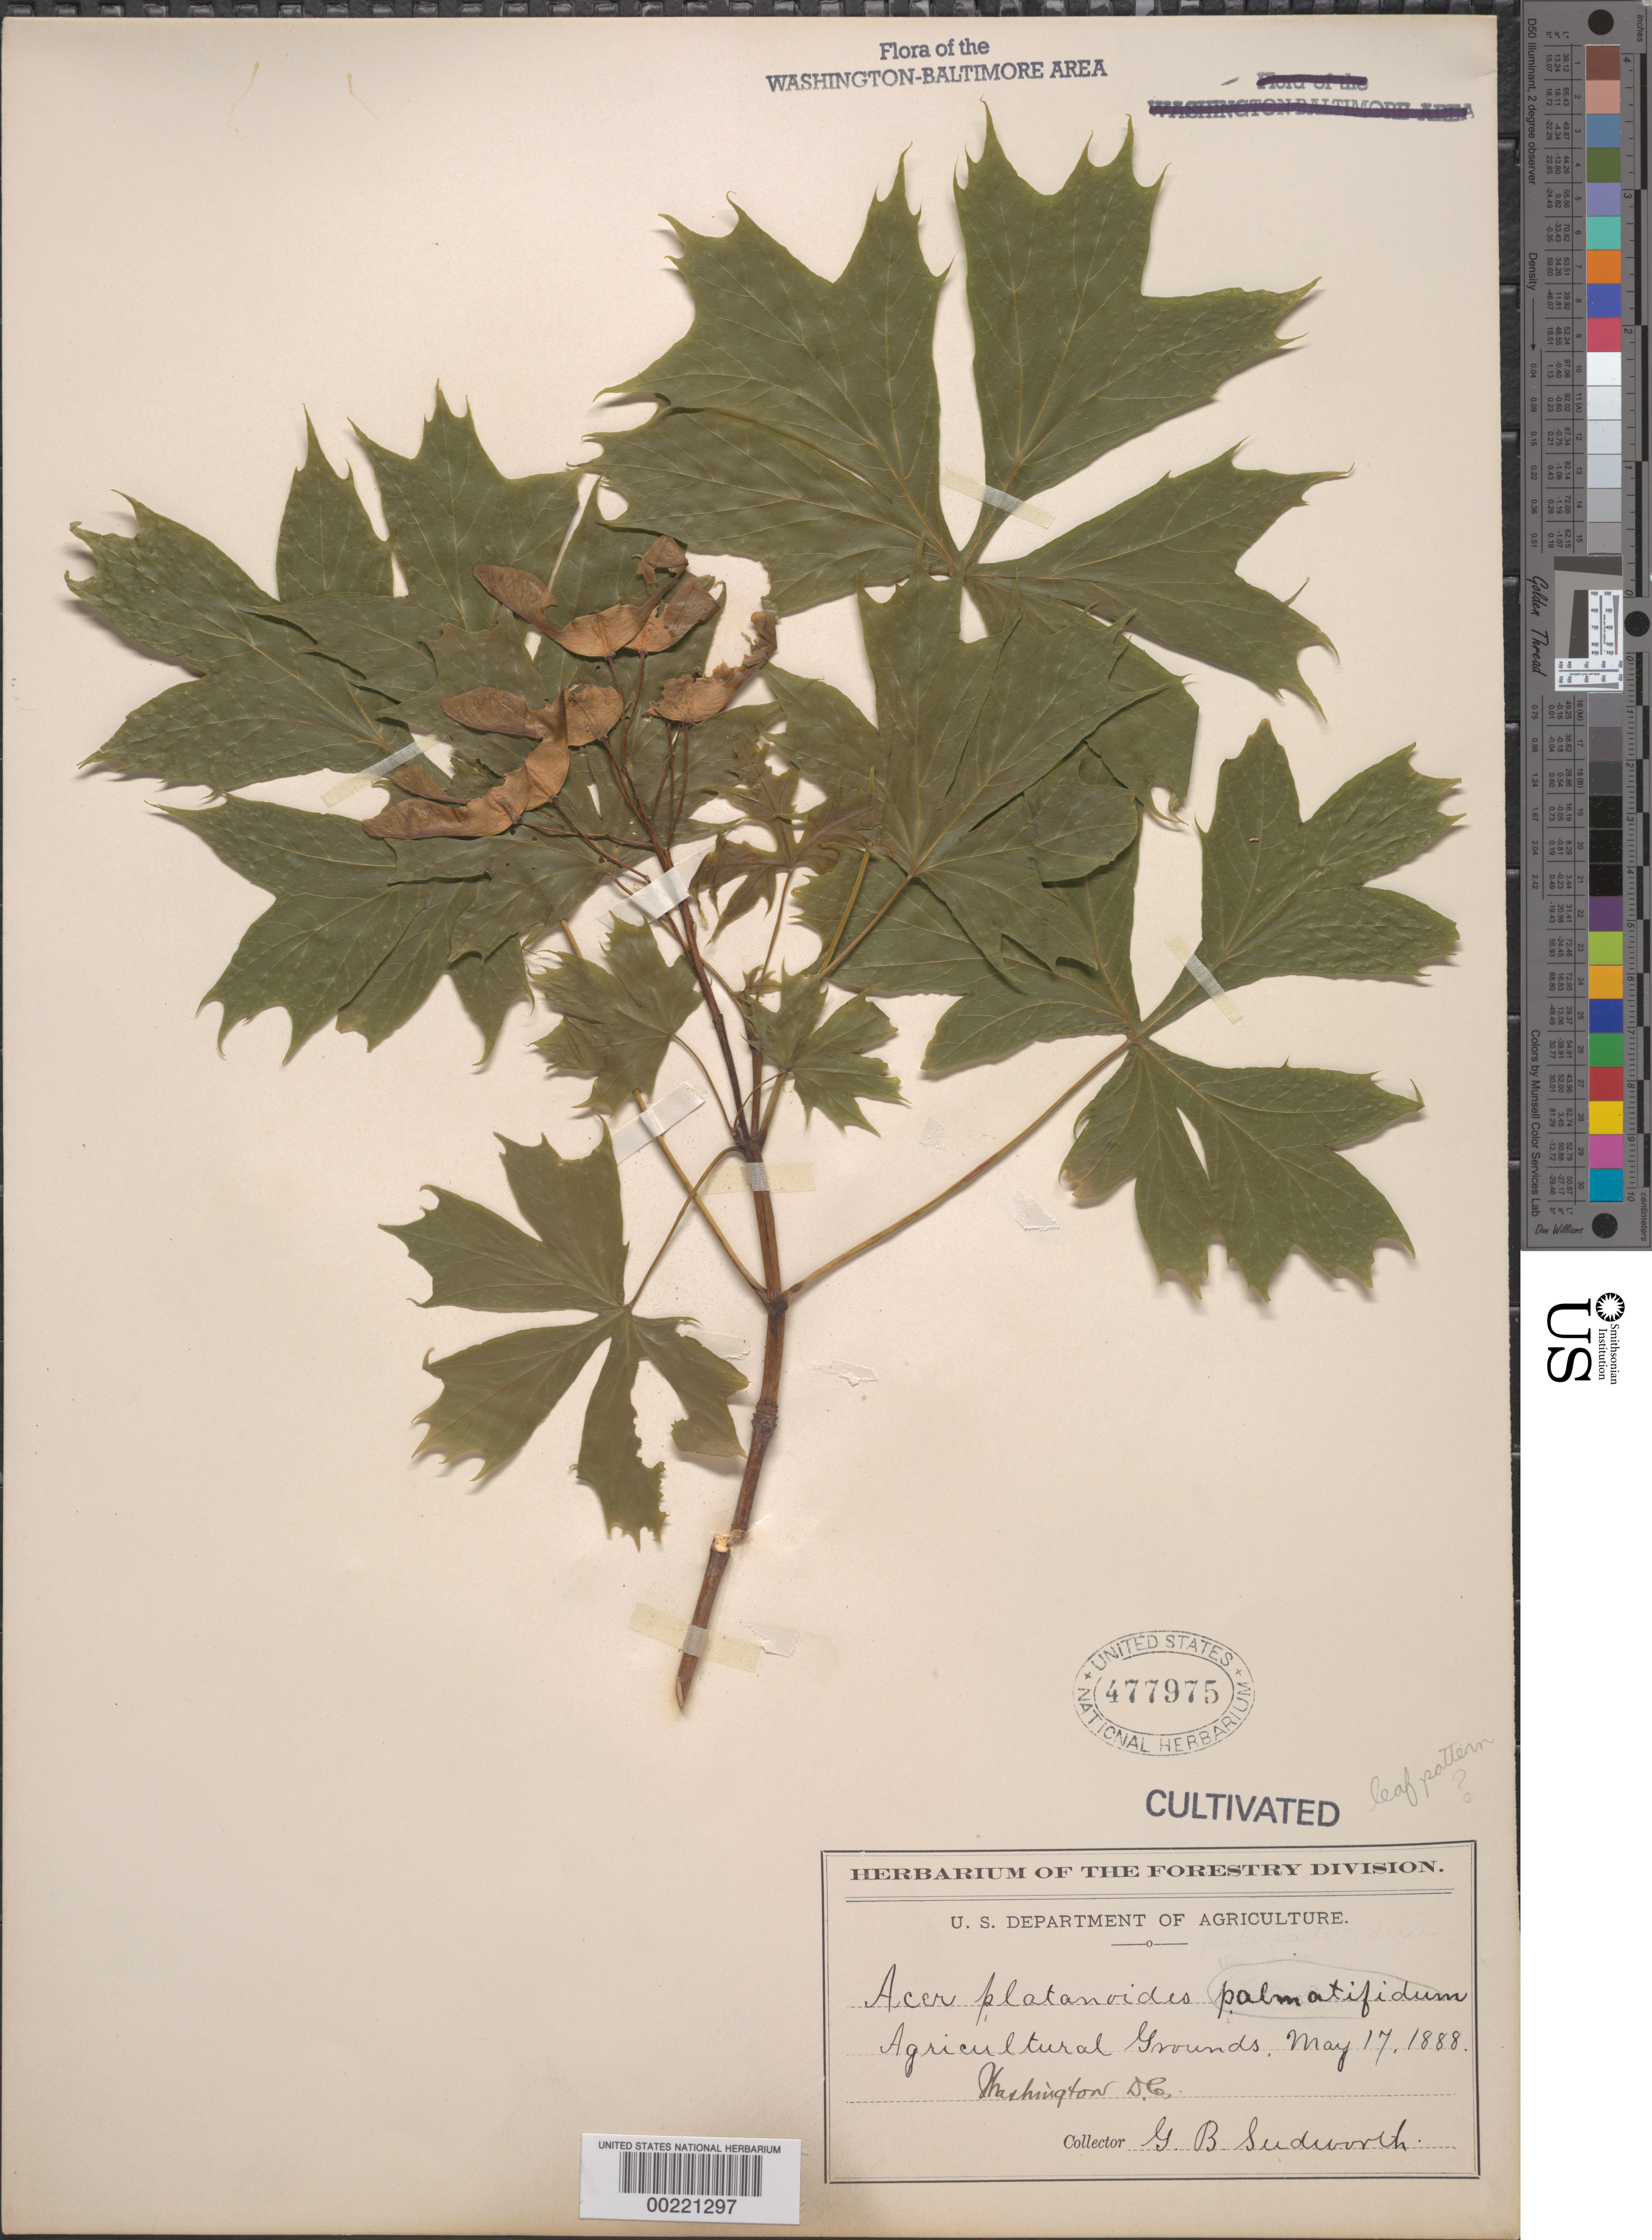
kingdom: Plantae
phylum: Tracheophyta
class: Magnoliopsida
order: Sapindales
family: Sapindaceae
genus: Acer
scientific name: Acer platanoides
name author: L.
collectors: G. B. Sudworth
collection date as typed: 17 May 1888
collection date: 1888-05-17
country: United States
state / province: District of Columbia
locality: Department of Agriculture grounds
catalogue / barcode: US 477975